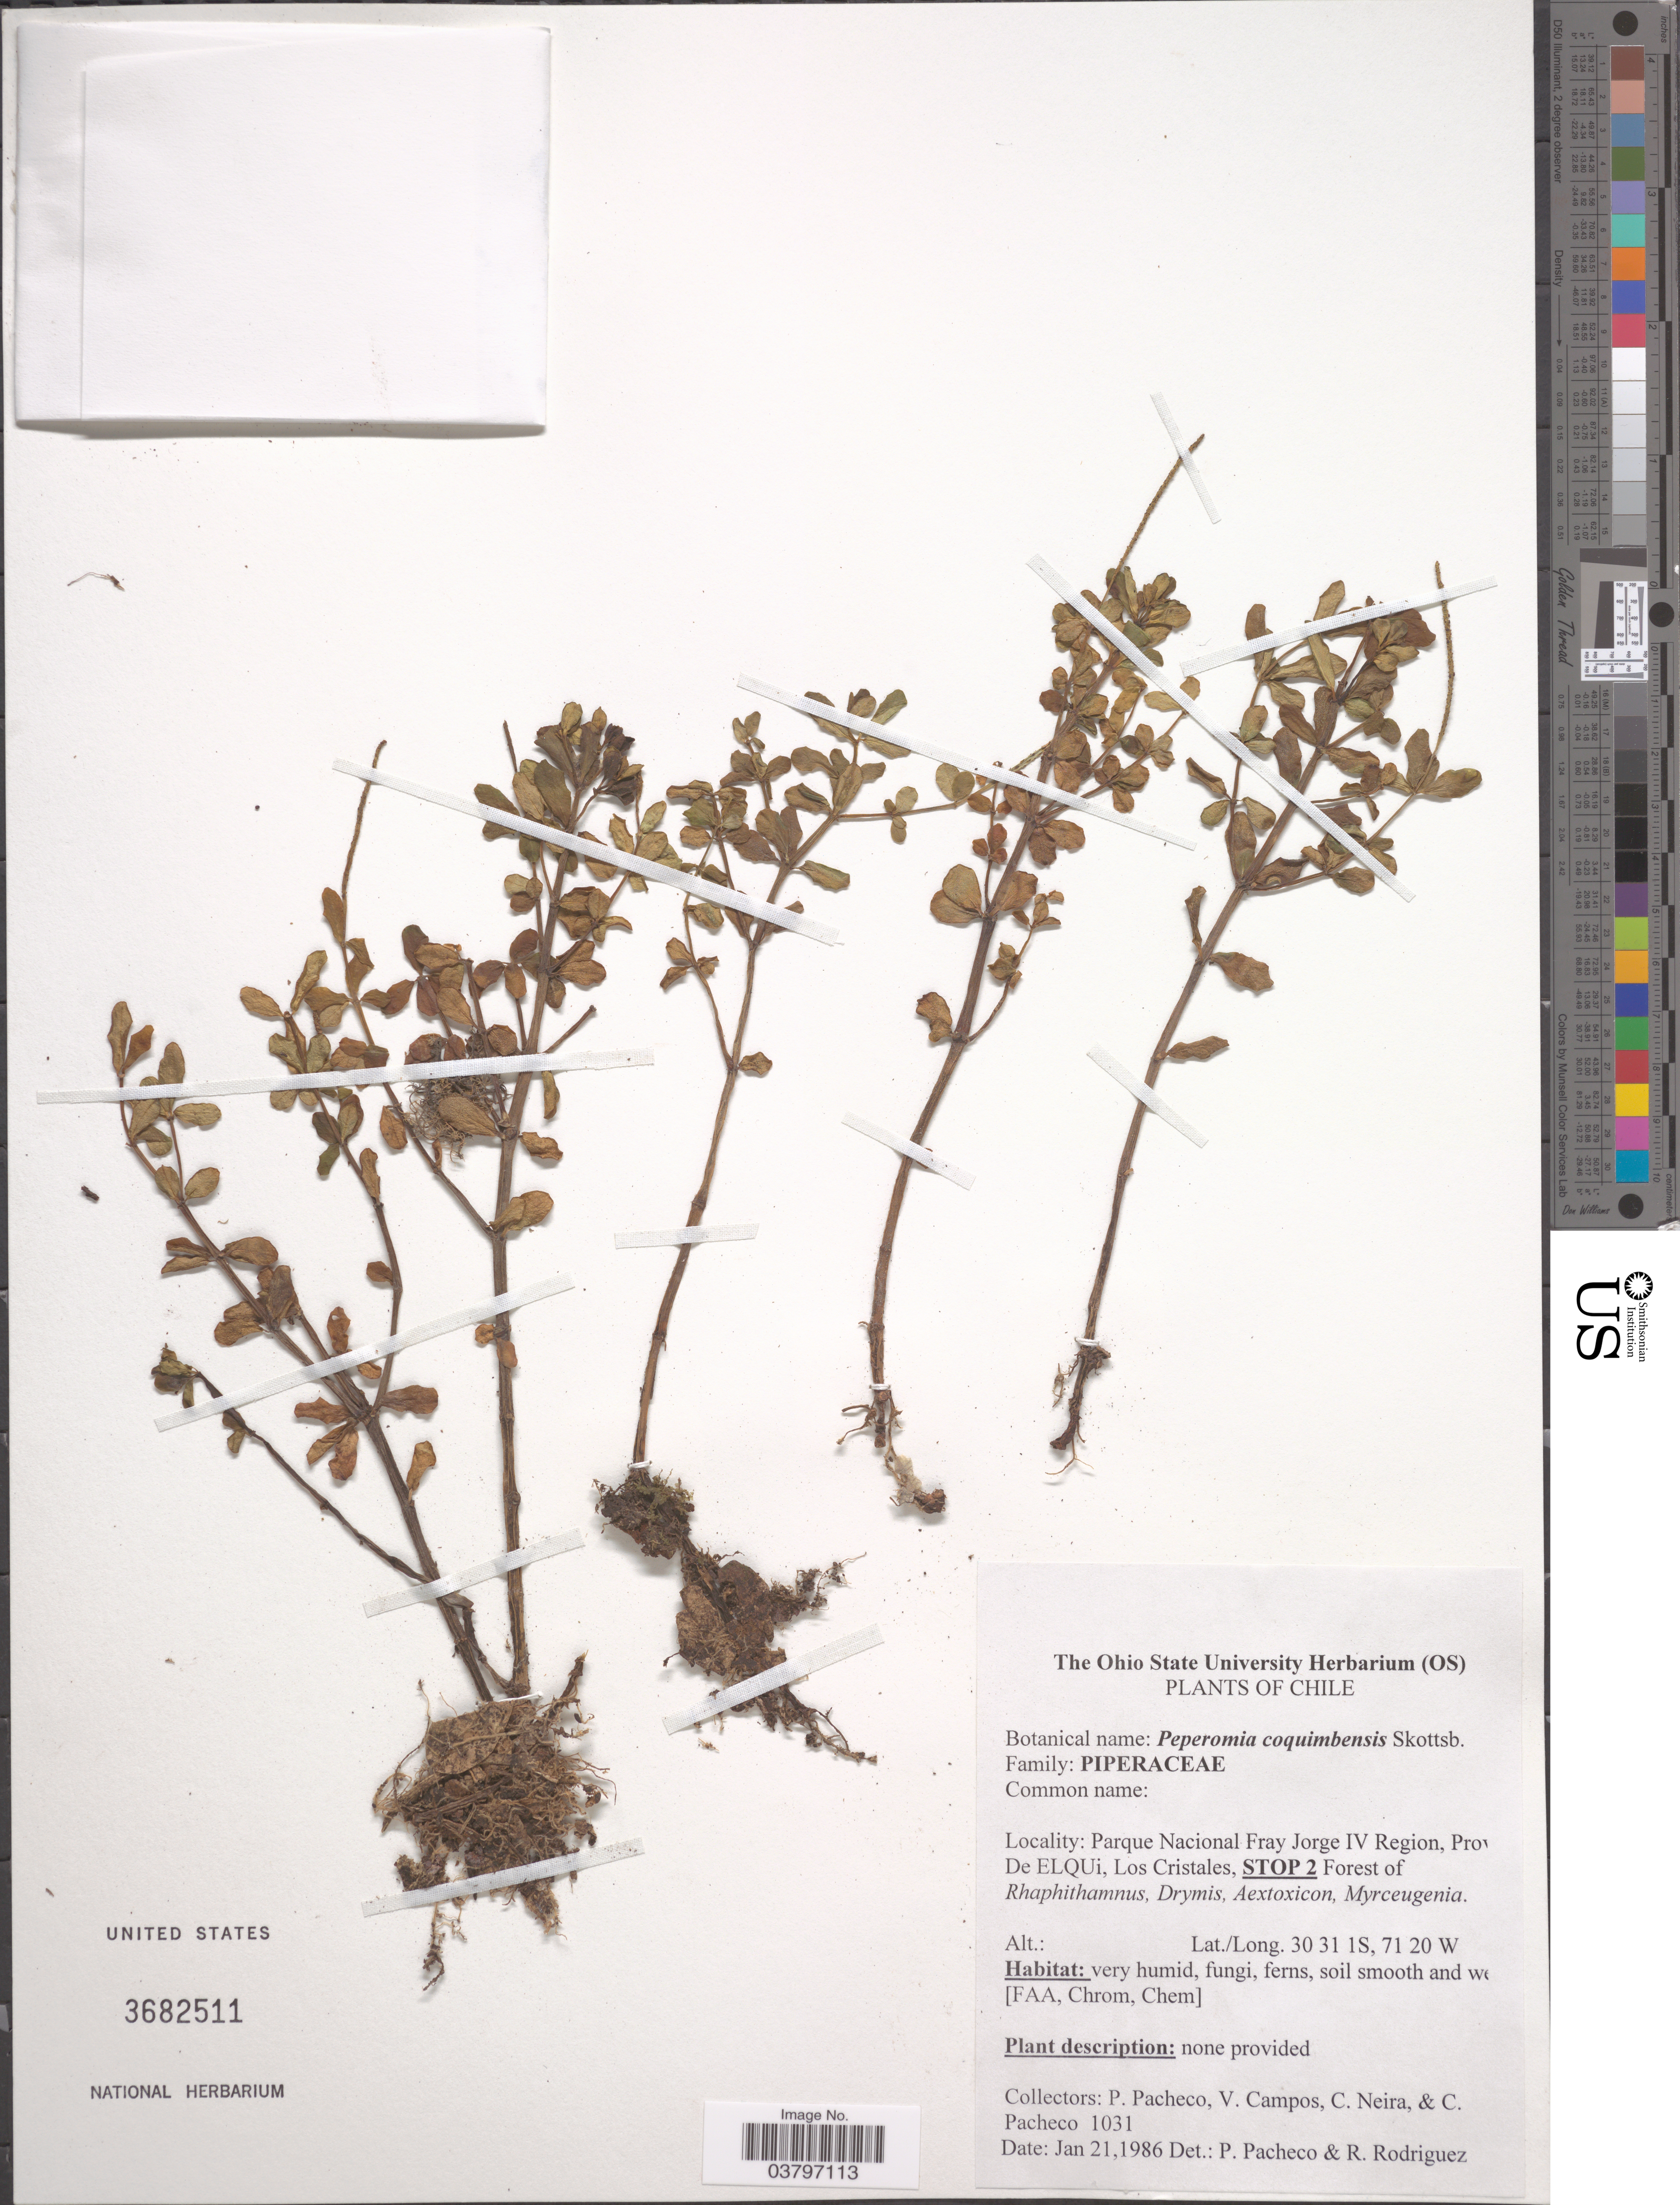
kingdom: Plantae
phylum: Tracheophyta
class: Magnoliopsida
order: Piperales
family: Piperaceae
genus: Peperomia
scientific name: Peperomia coquimbensis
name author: Skottsb.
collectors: P. Pacheco, V. Campos, C. Neira & C. Pacheco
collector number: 1031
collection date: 1986-01-21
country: Chile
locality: Parque Nacional Fray Jorge IV Region, Prov De Elqui, Los Cristales.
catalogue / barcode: US 3682511